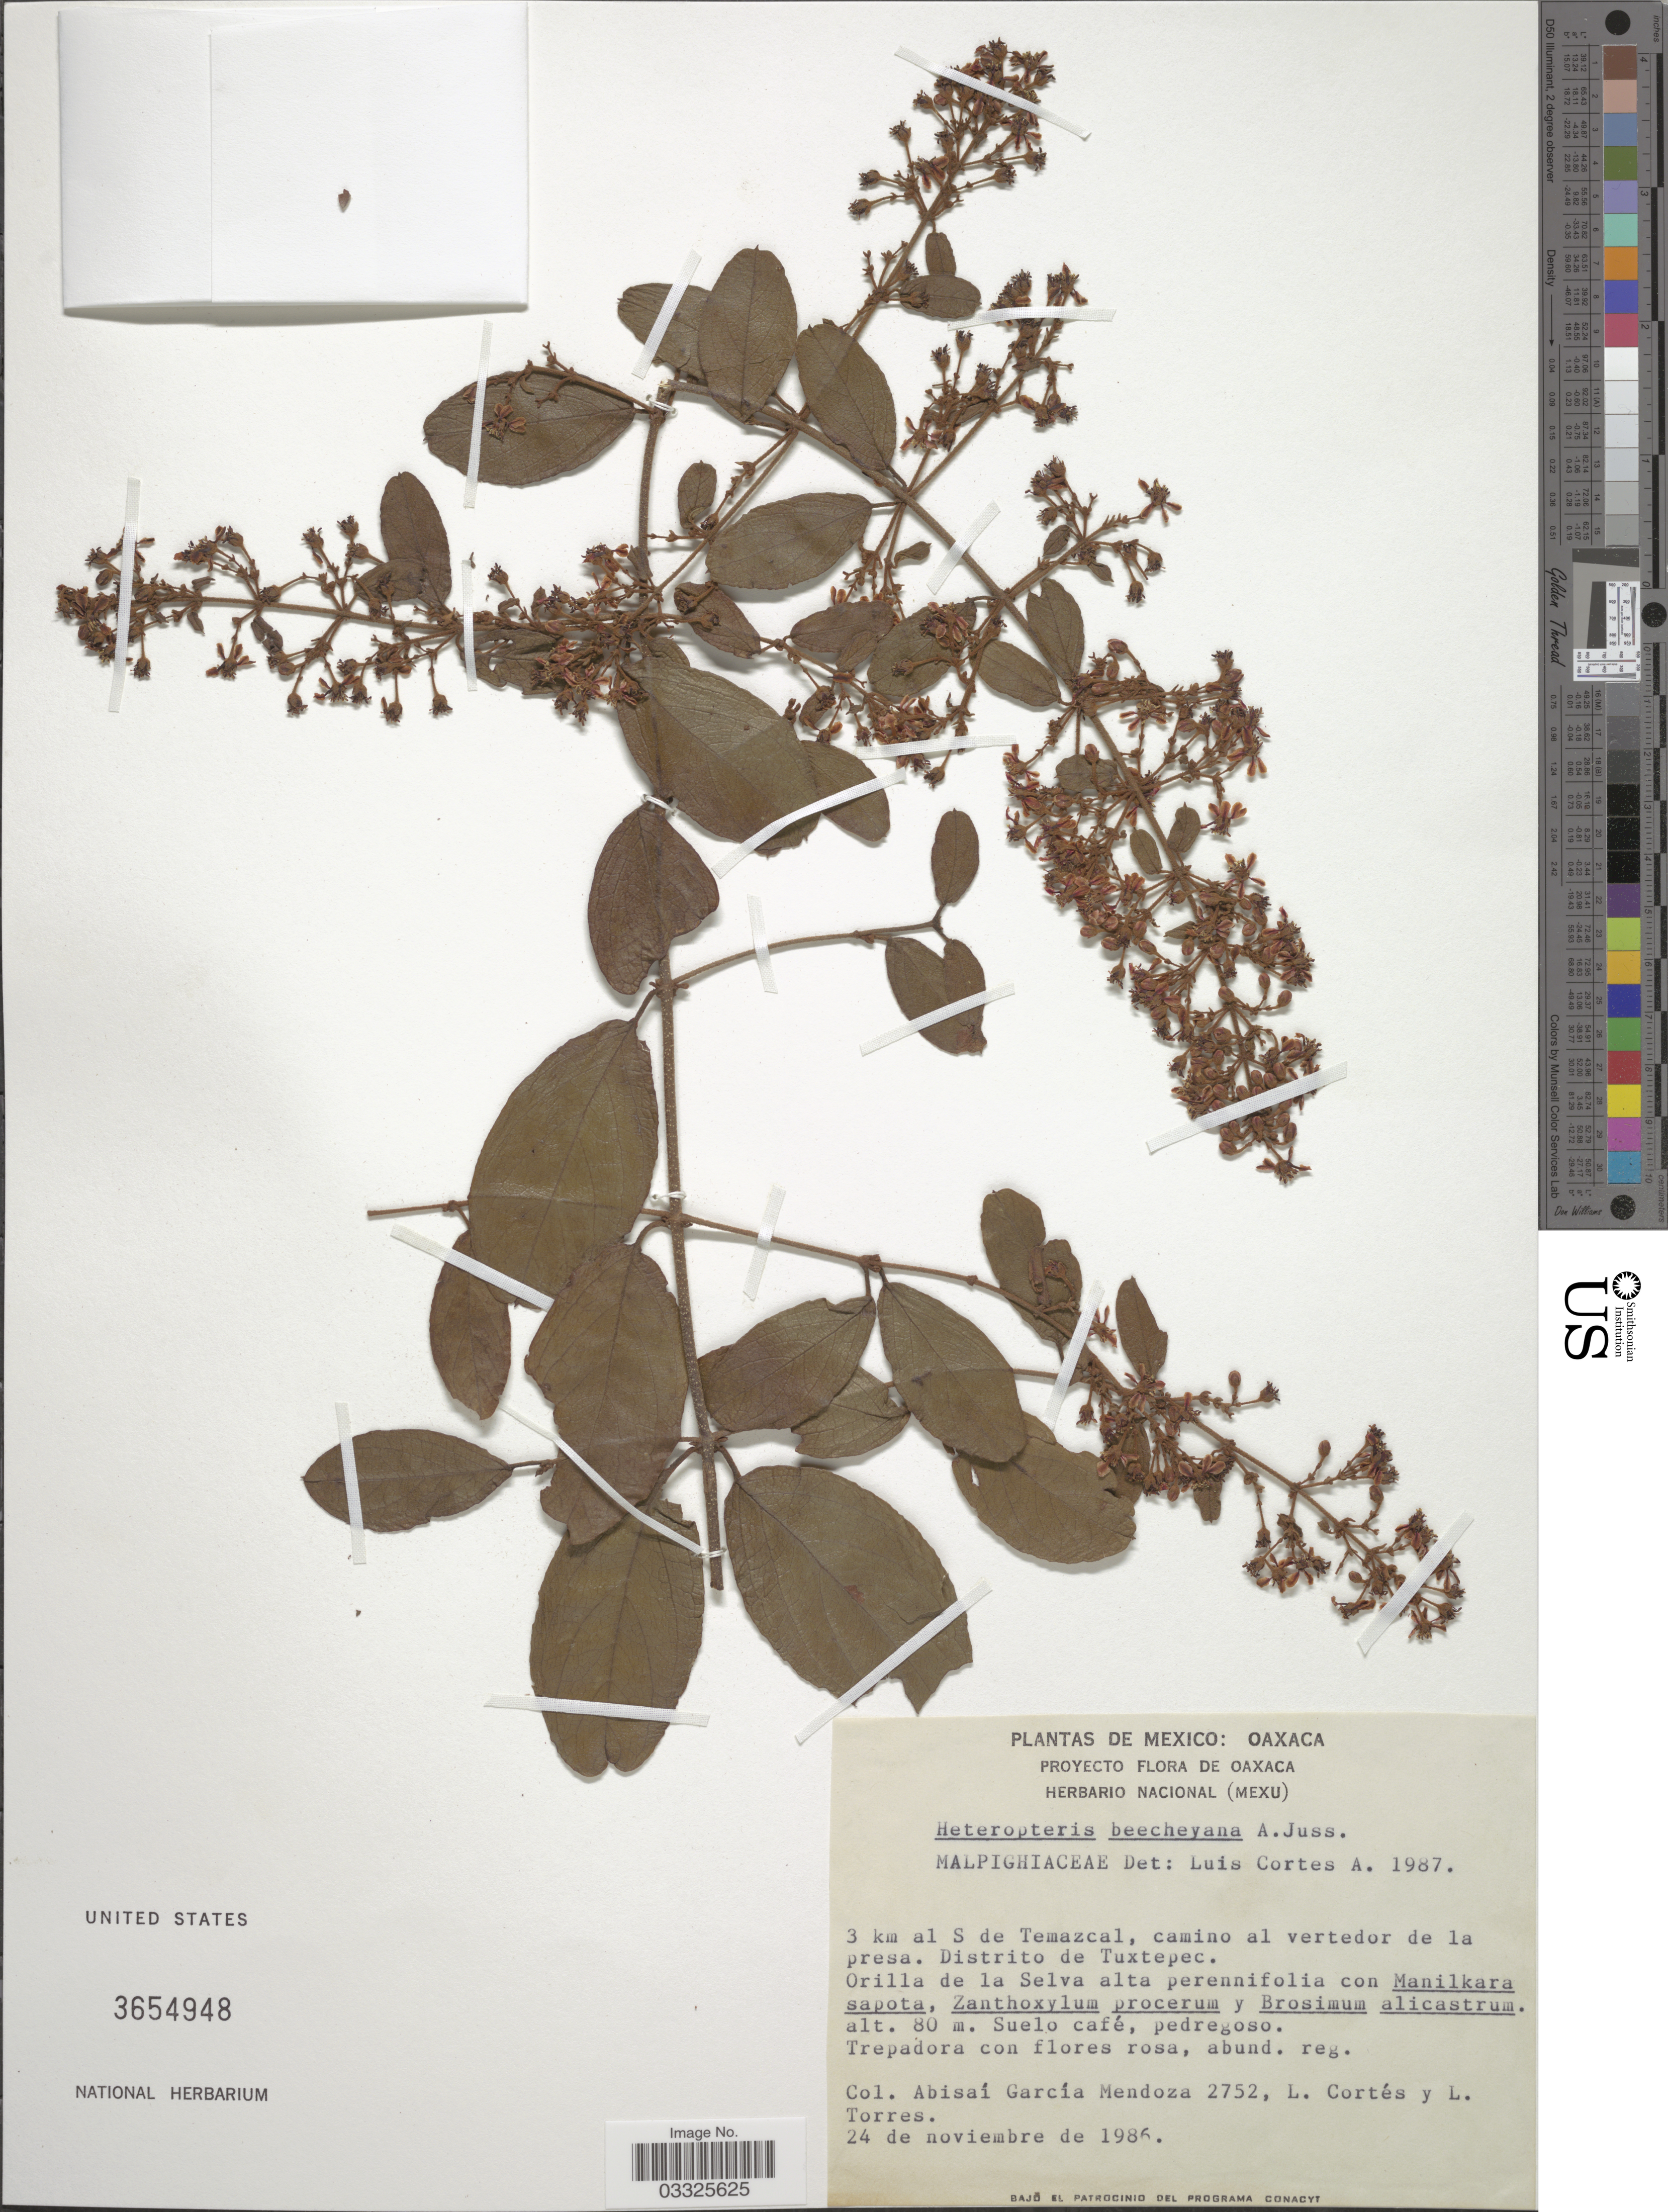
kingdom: Plantae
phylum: Tracheophyta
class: Magnoliopsida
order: Malpighiales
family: Malpighiaceae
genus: Heteropterys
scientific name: Heteropterys brachiata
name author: (L.) DC.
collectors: A. García-Mendoza, L. Cortes & L. Torres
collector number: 2752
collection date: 1986-11-24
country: Mexico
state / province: Oaxaca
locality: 3 km al S de Temazcal, camino al vertedor de la presa. Distrito de Tuxtepec.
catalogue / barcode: US 3654948